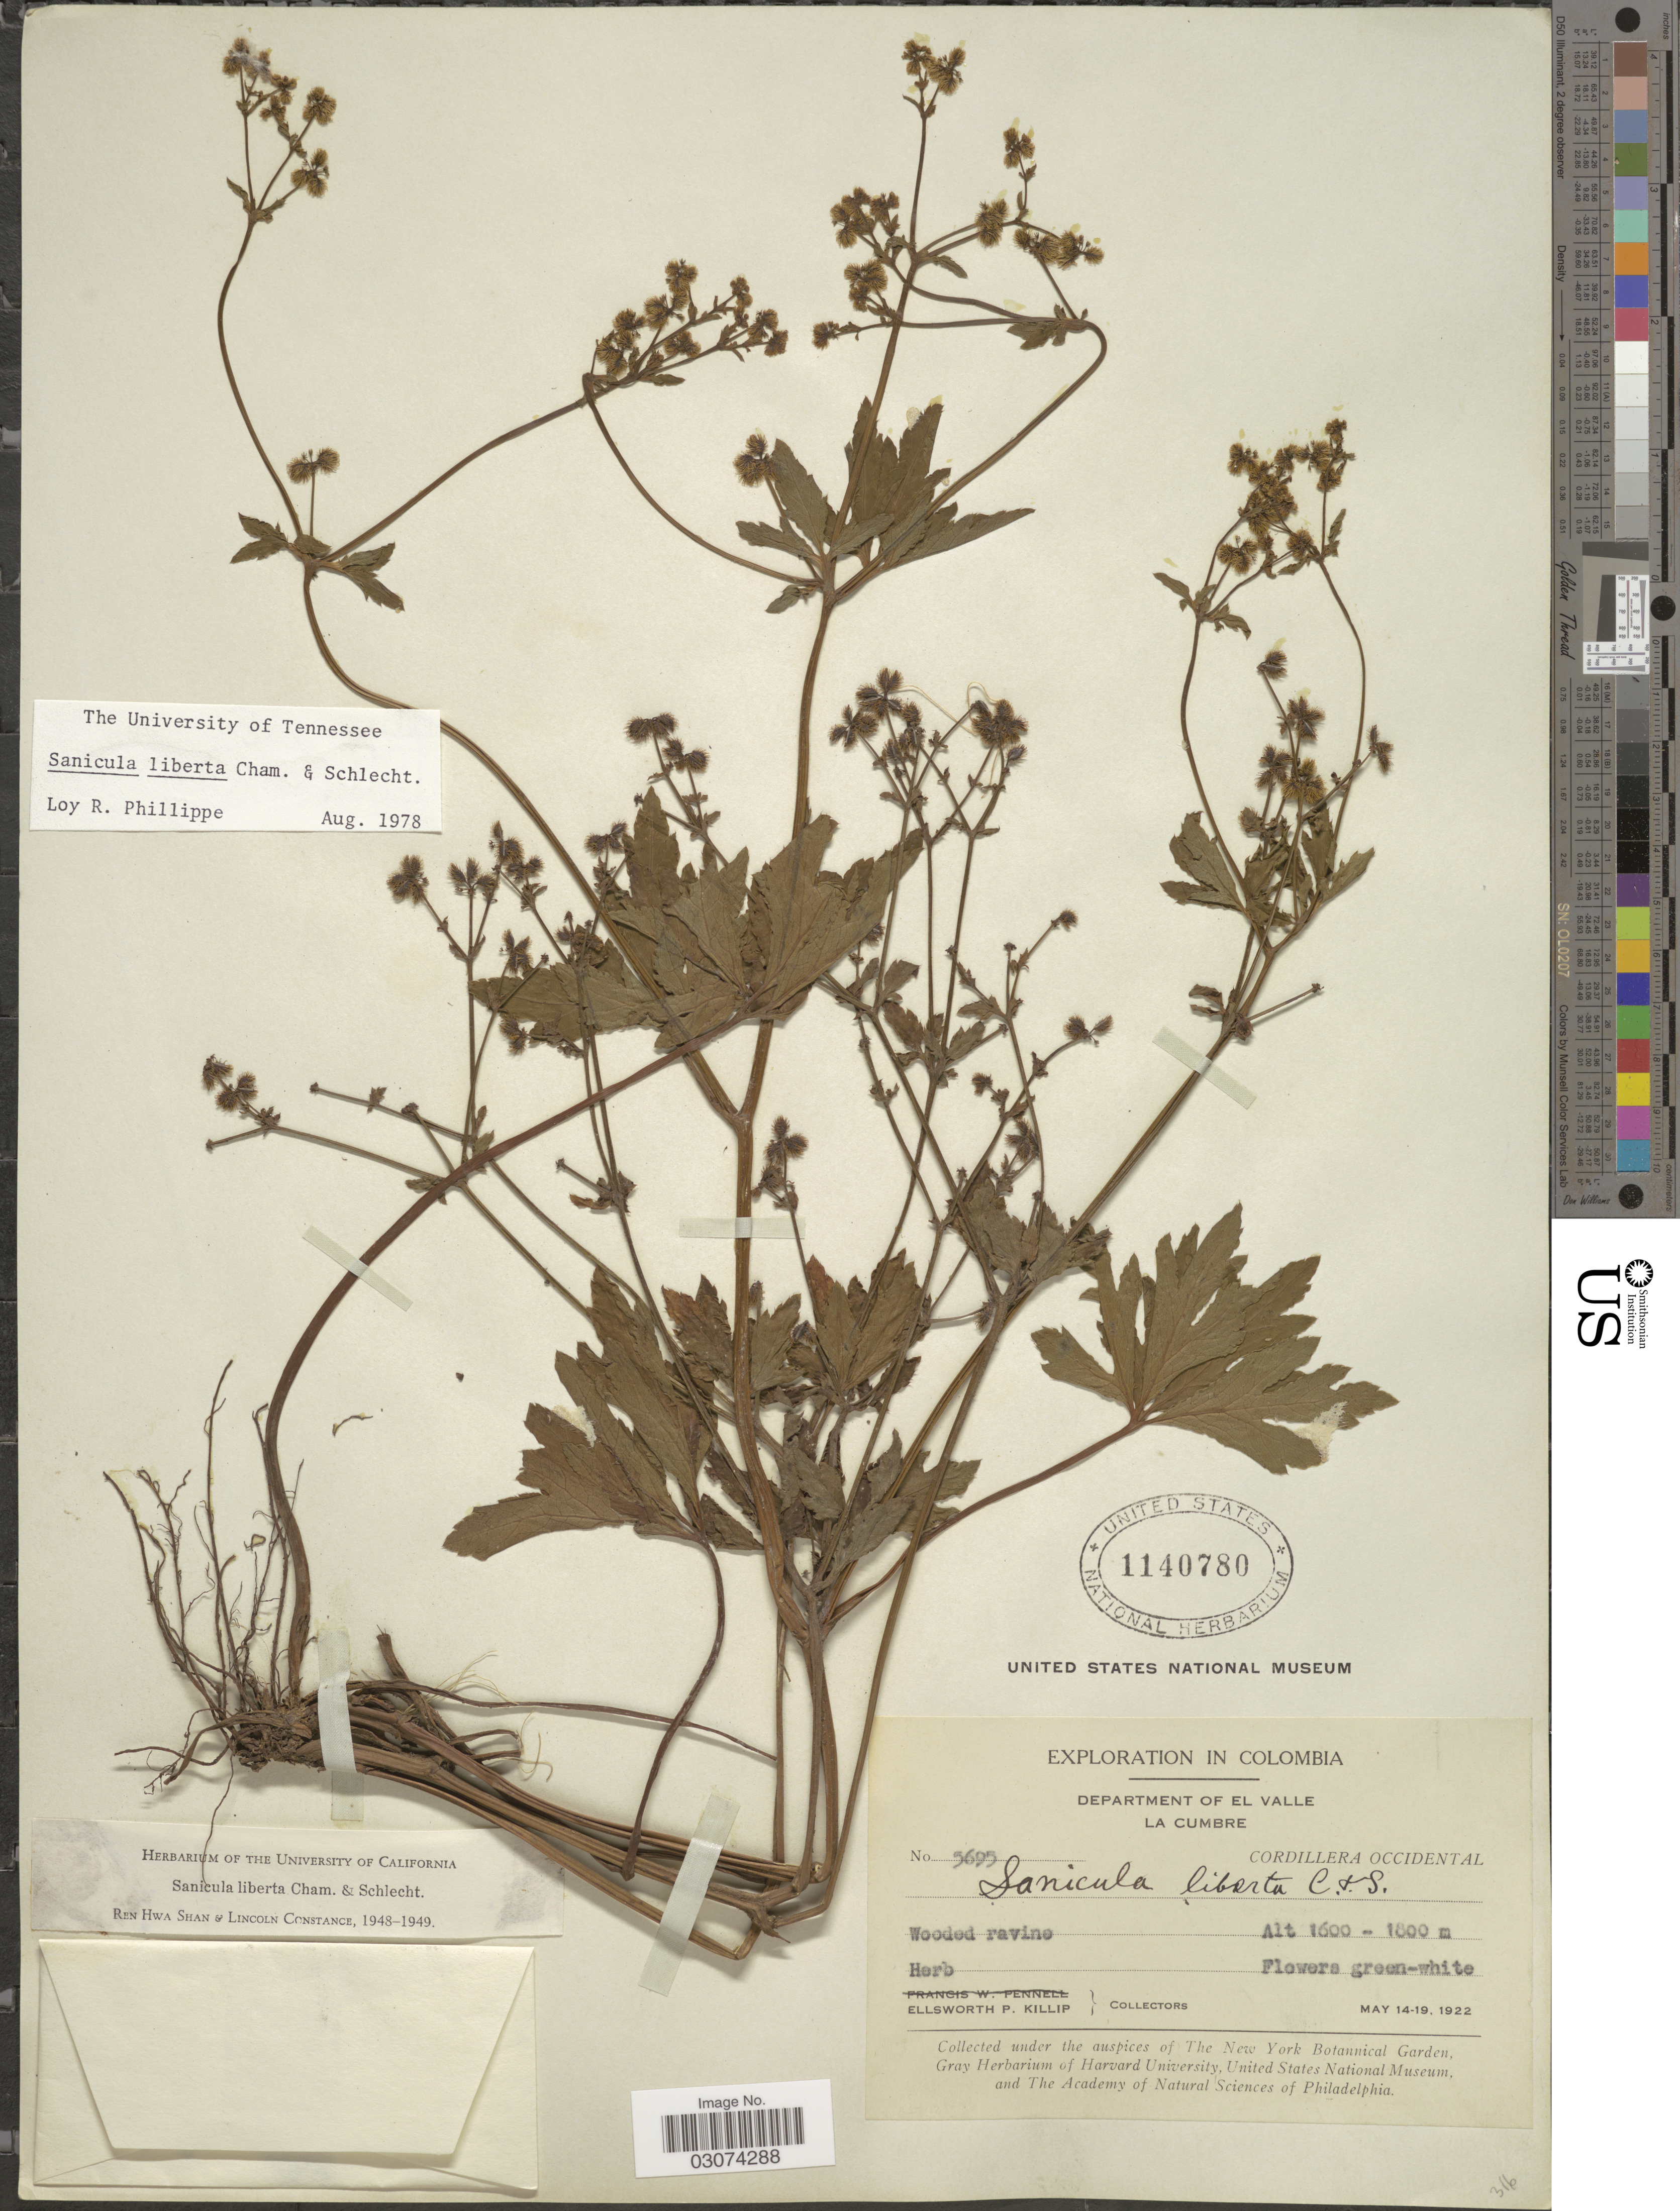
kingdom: Plantae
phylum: Tracheophyta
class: Magnoliopsida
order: Apiales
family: Apiaceae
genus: Sanicula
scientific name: Sanicula liberta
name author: Cham. & Schltdl.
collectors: E. P. Killip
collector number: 5695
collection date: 1922-05-14/1922-05-19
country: Colombia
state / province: Valle del Cauca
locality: Department of El Valle. La Cumbre. Cordillera Occidental. Wooded ravine.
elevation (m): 1600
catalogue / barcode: US 1140780